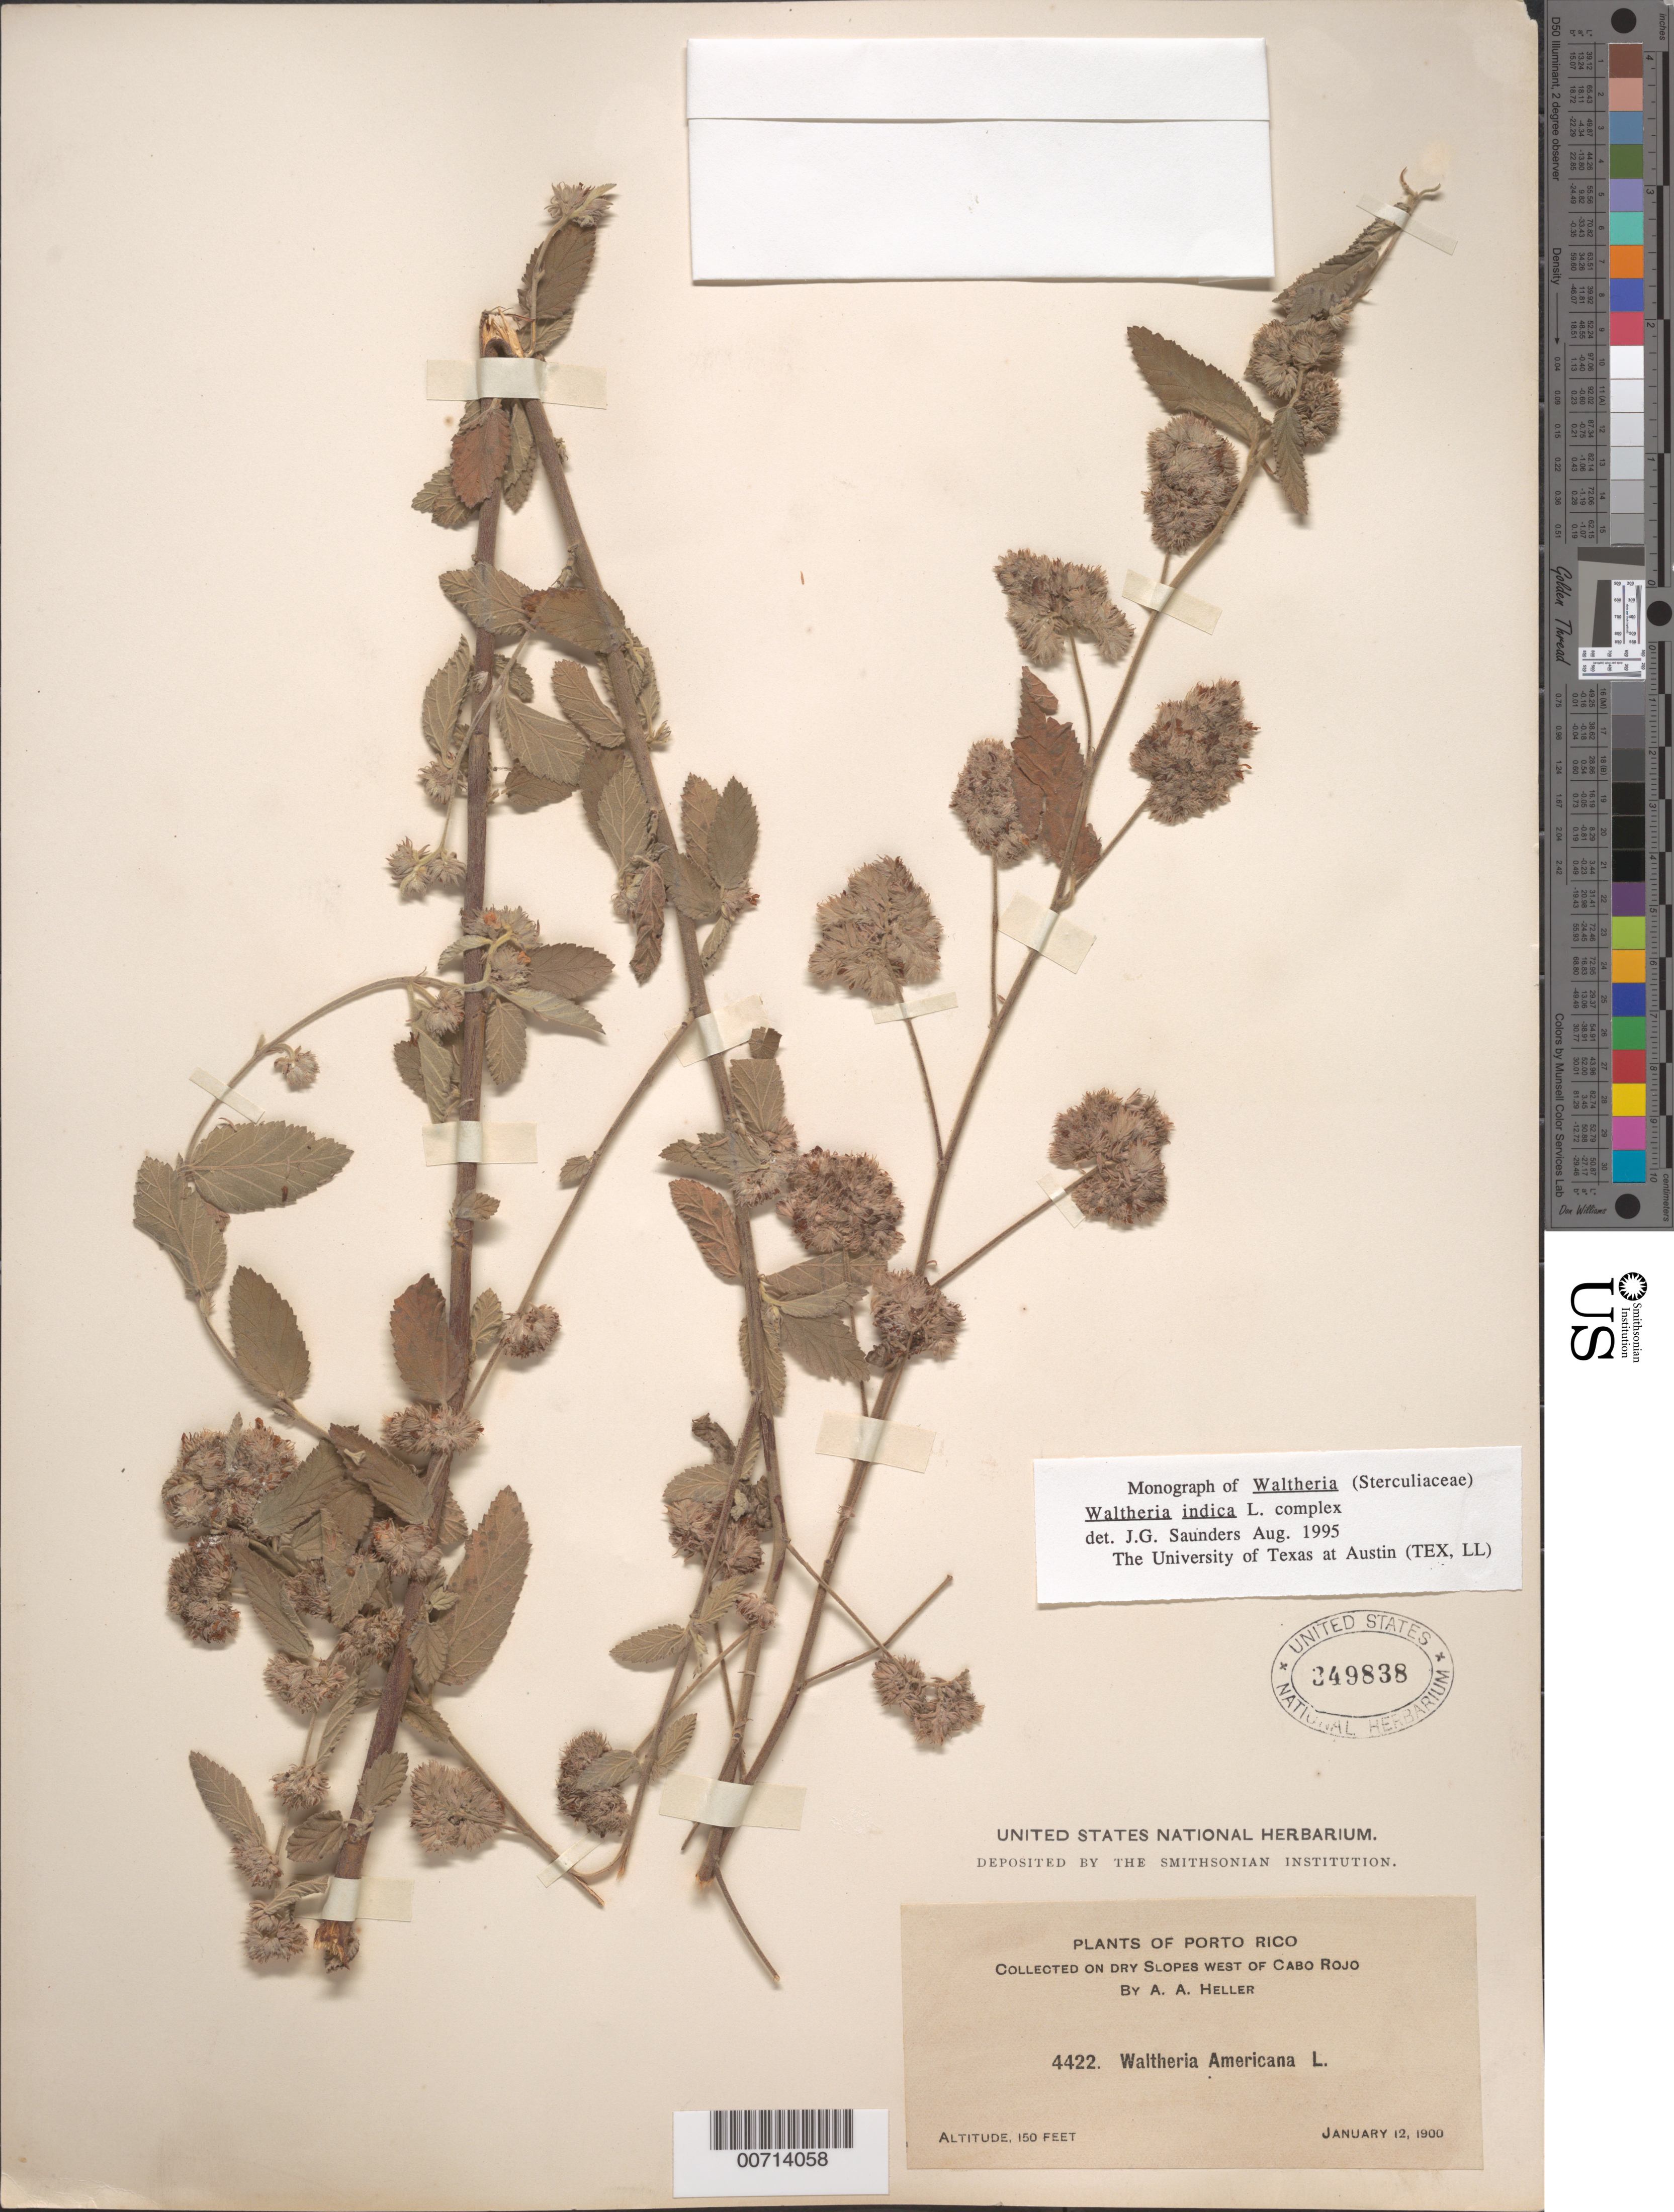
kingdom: Plantae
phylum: Tracheophyta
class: Magnoliopsida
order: Malvales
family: Malvaceae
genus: Waltheria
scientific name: Waltheria indica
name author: L.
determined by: Saunders, J. G.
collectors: A. A. Heller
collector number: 4422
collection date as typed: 12 Jan 1900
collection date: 1900-01-12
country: Puerto Rico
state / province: Cabo Rojo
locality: Cabo Rojo, W of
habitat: Dry slopes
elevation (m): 46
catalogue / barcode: US 349838